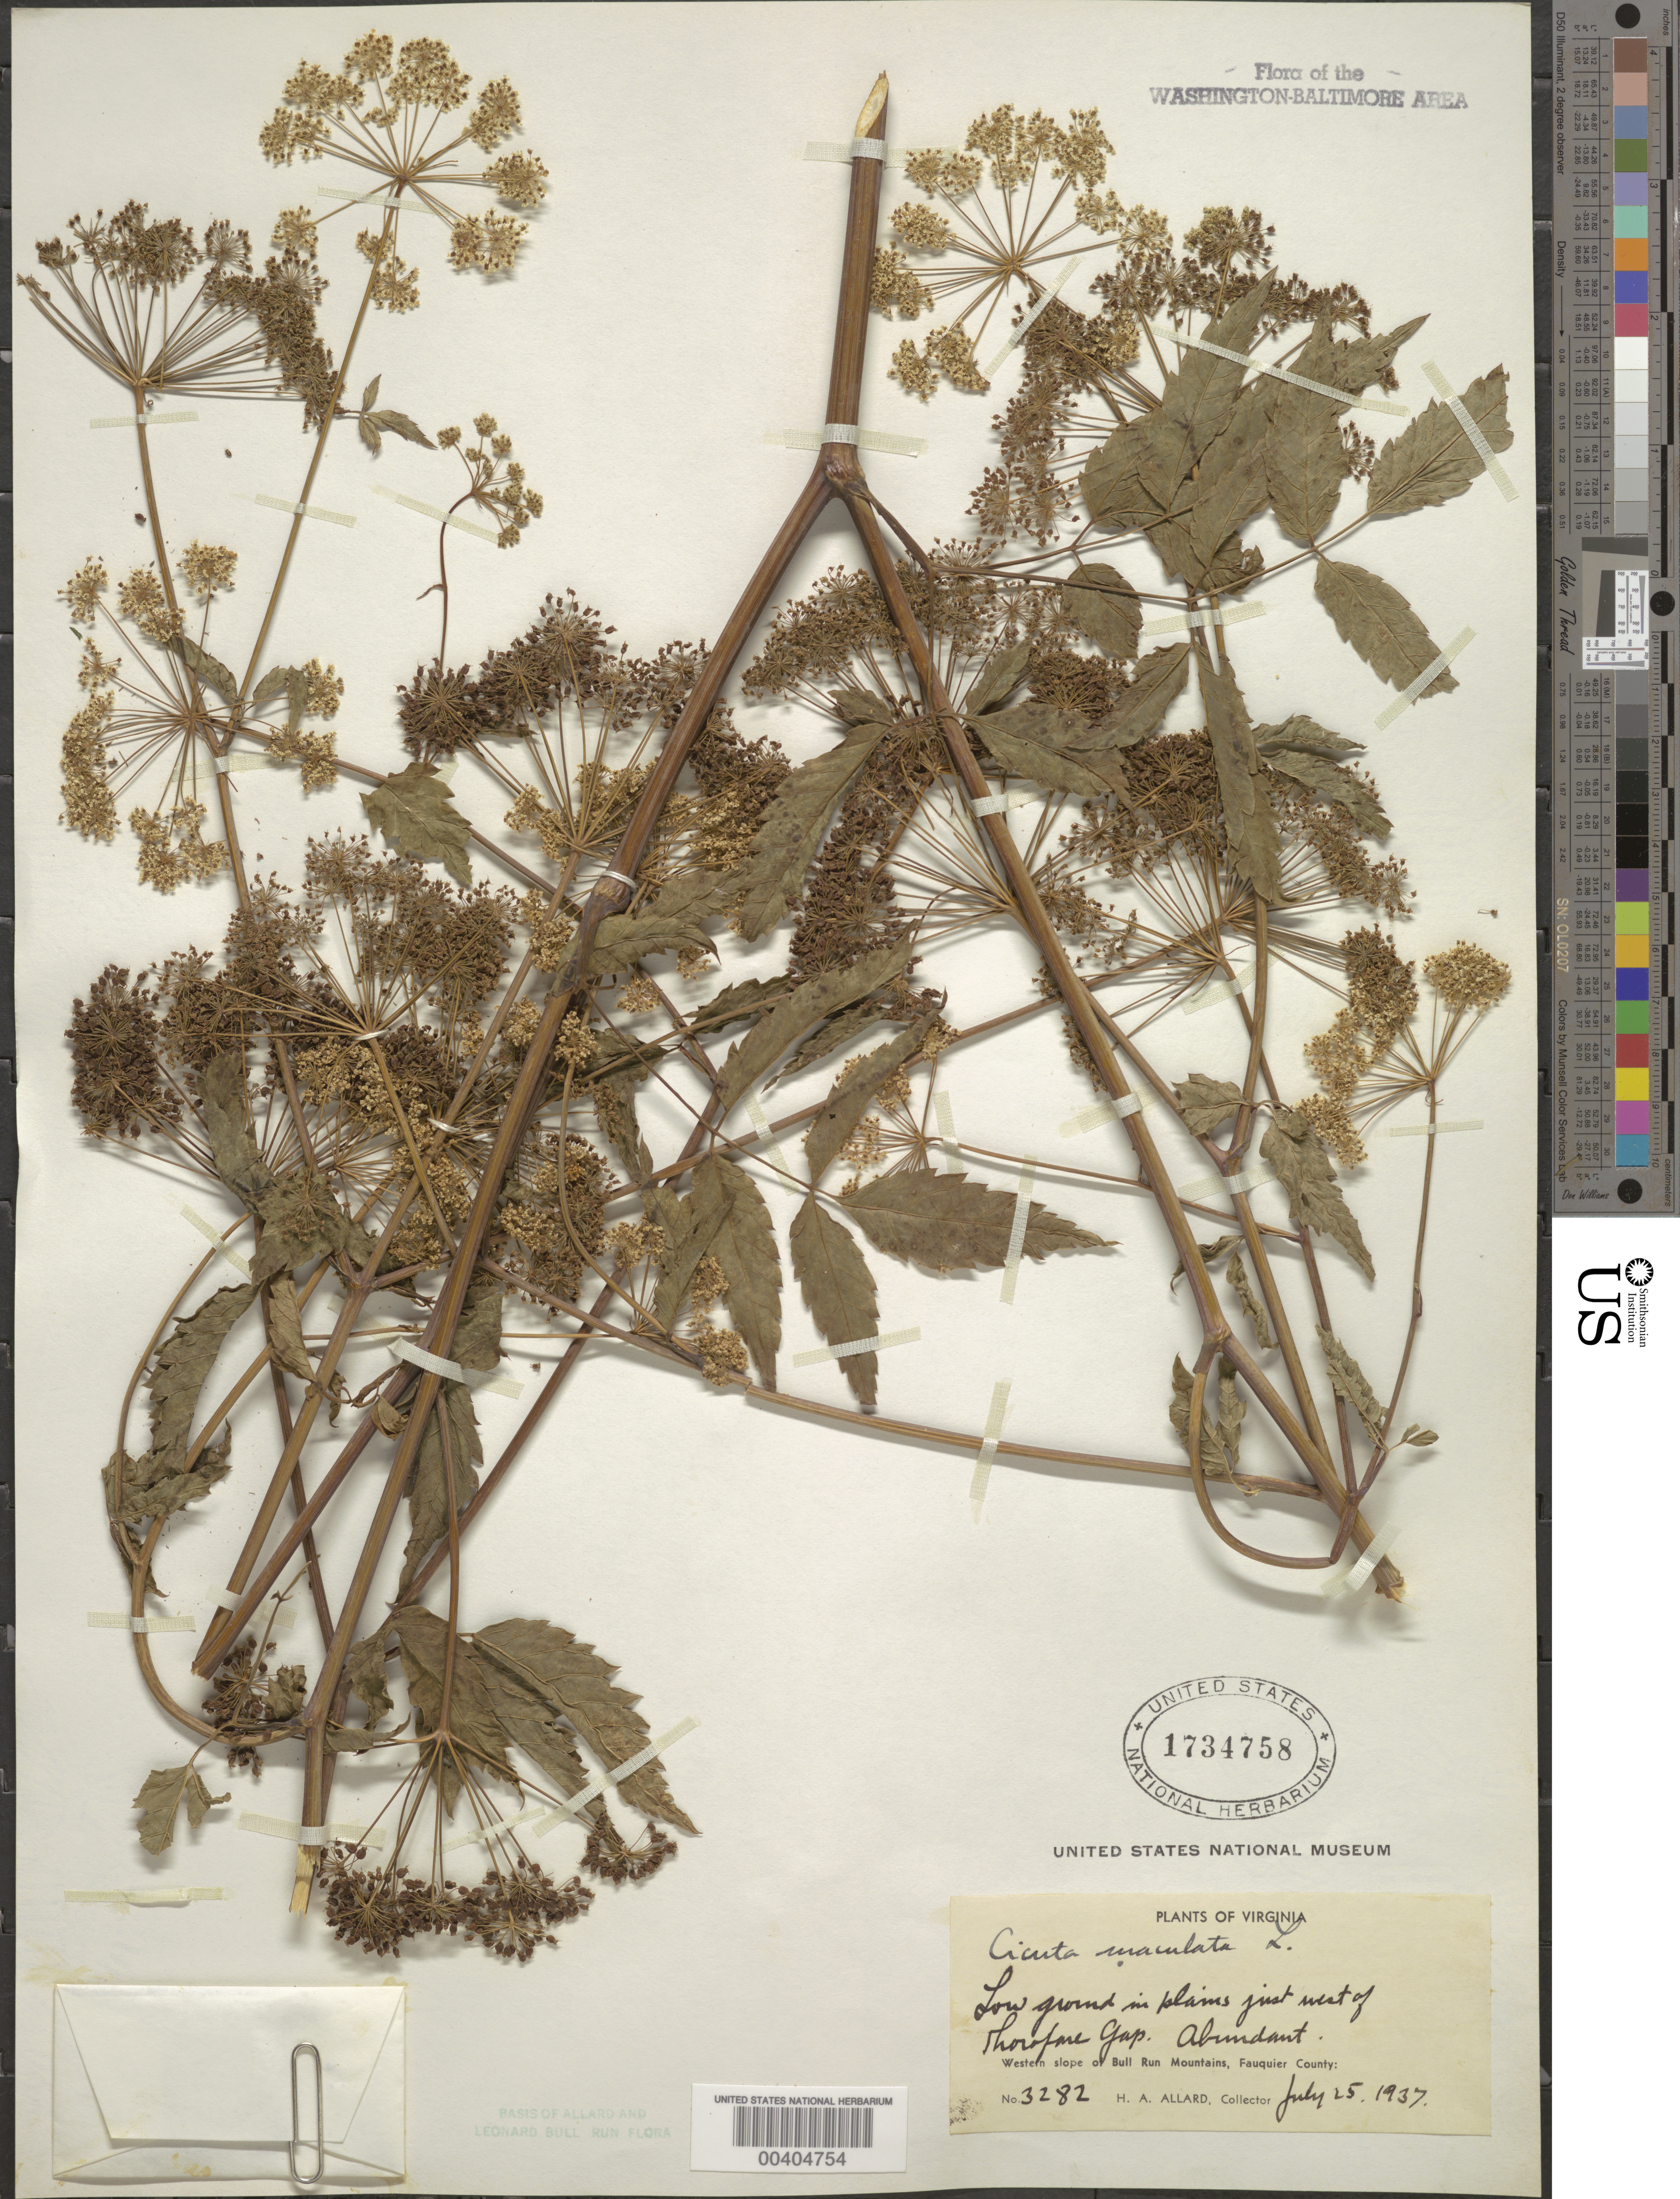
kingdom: Plantae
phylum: Tracheophyta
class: Magnoliopsida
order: Apiales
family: Apiaceae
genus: Cicuta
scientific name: Cicuta maculata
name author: L.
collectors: H. A. Allard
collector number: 3282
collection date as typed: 25 Jul 1937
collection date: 1937-07-25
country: United States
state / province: Virginia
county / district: Fauquier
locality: W of Thorofare Gap, western slope of Bull Run Mts.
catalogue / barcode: US 1734758